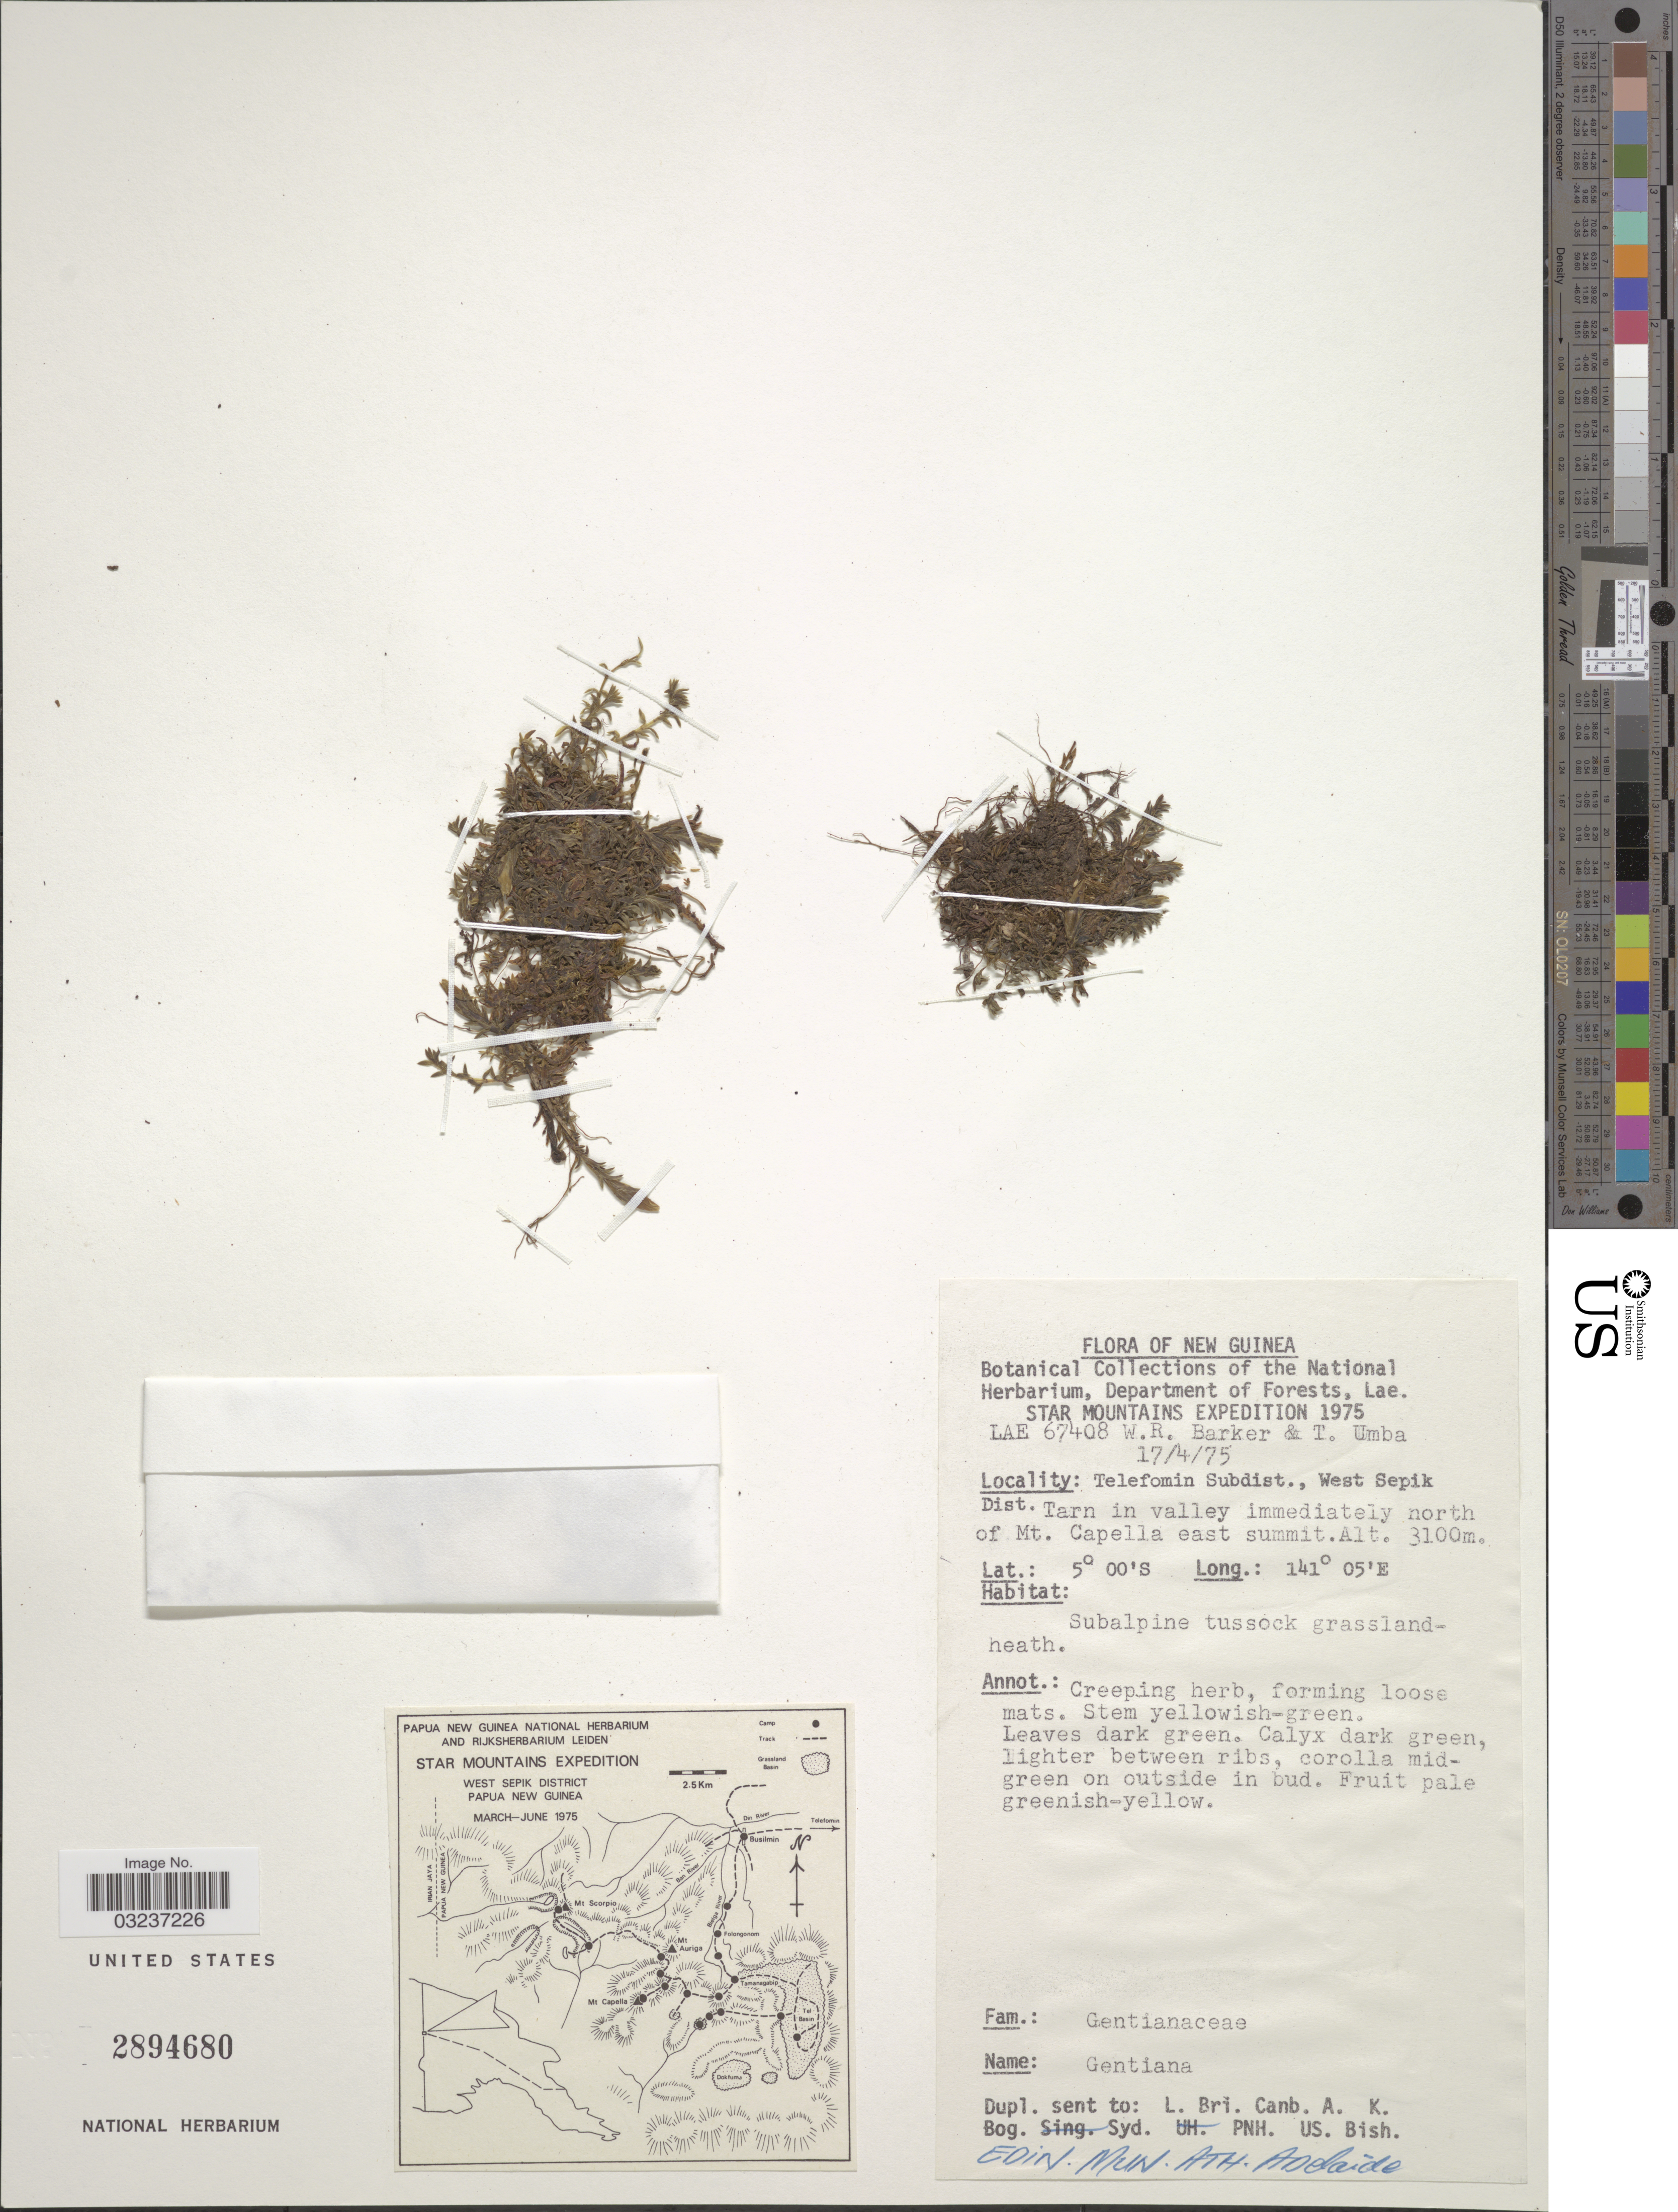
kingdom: Plantae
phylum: Tracheophyta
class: Magnoliopsida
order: Gentianales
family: Gentianaceae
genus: Gentiana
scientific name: Gentiana sp.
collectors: W. R. Barker & T. Umba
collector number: LAE67408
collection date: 1975-04-17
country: Papua New Guinea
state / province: Sandaun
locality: New Guinea. Star Mountains. Telefomin Subdist., West Sepik Dist. Tarn in valley immediately north of Mt. Capella east summit.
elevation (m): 3100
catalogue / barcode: US 2894680